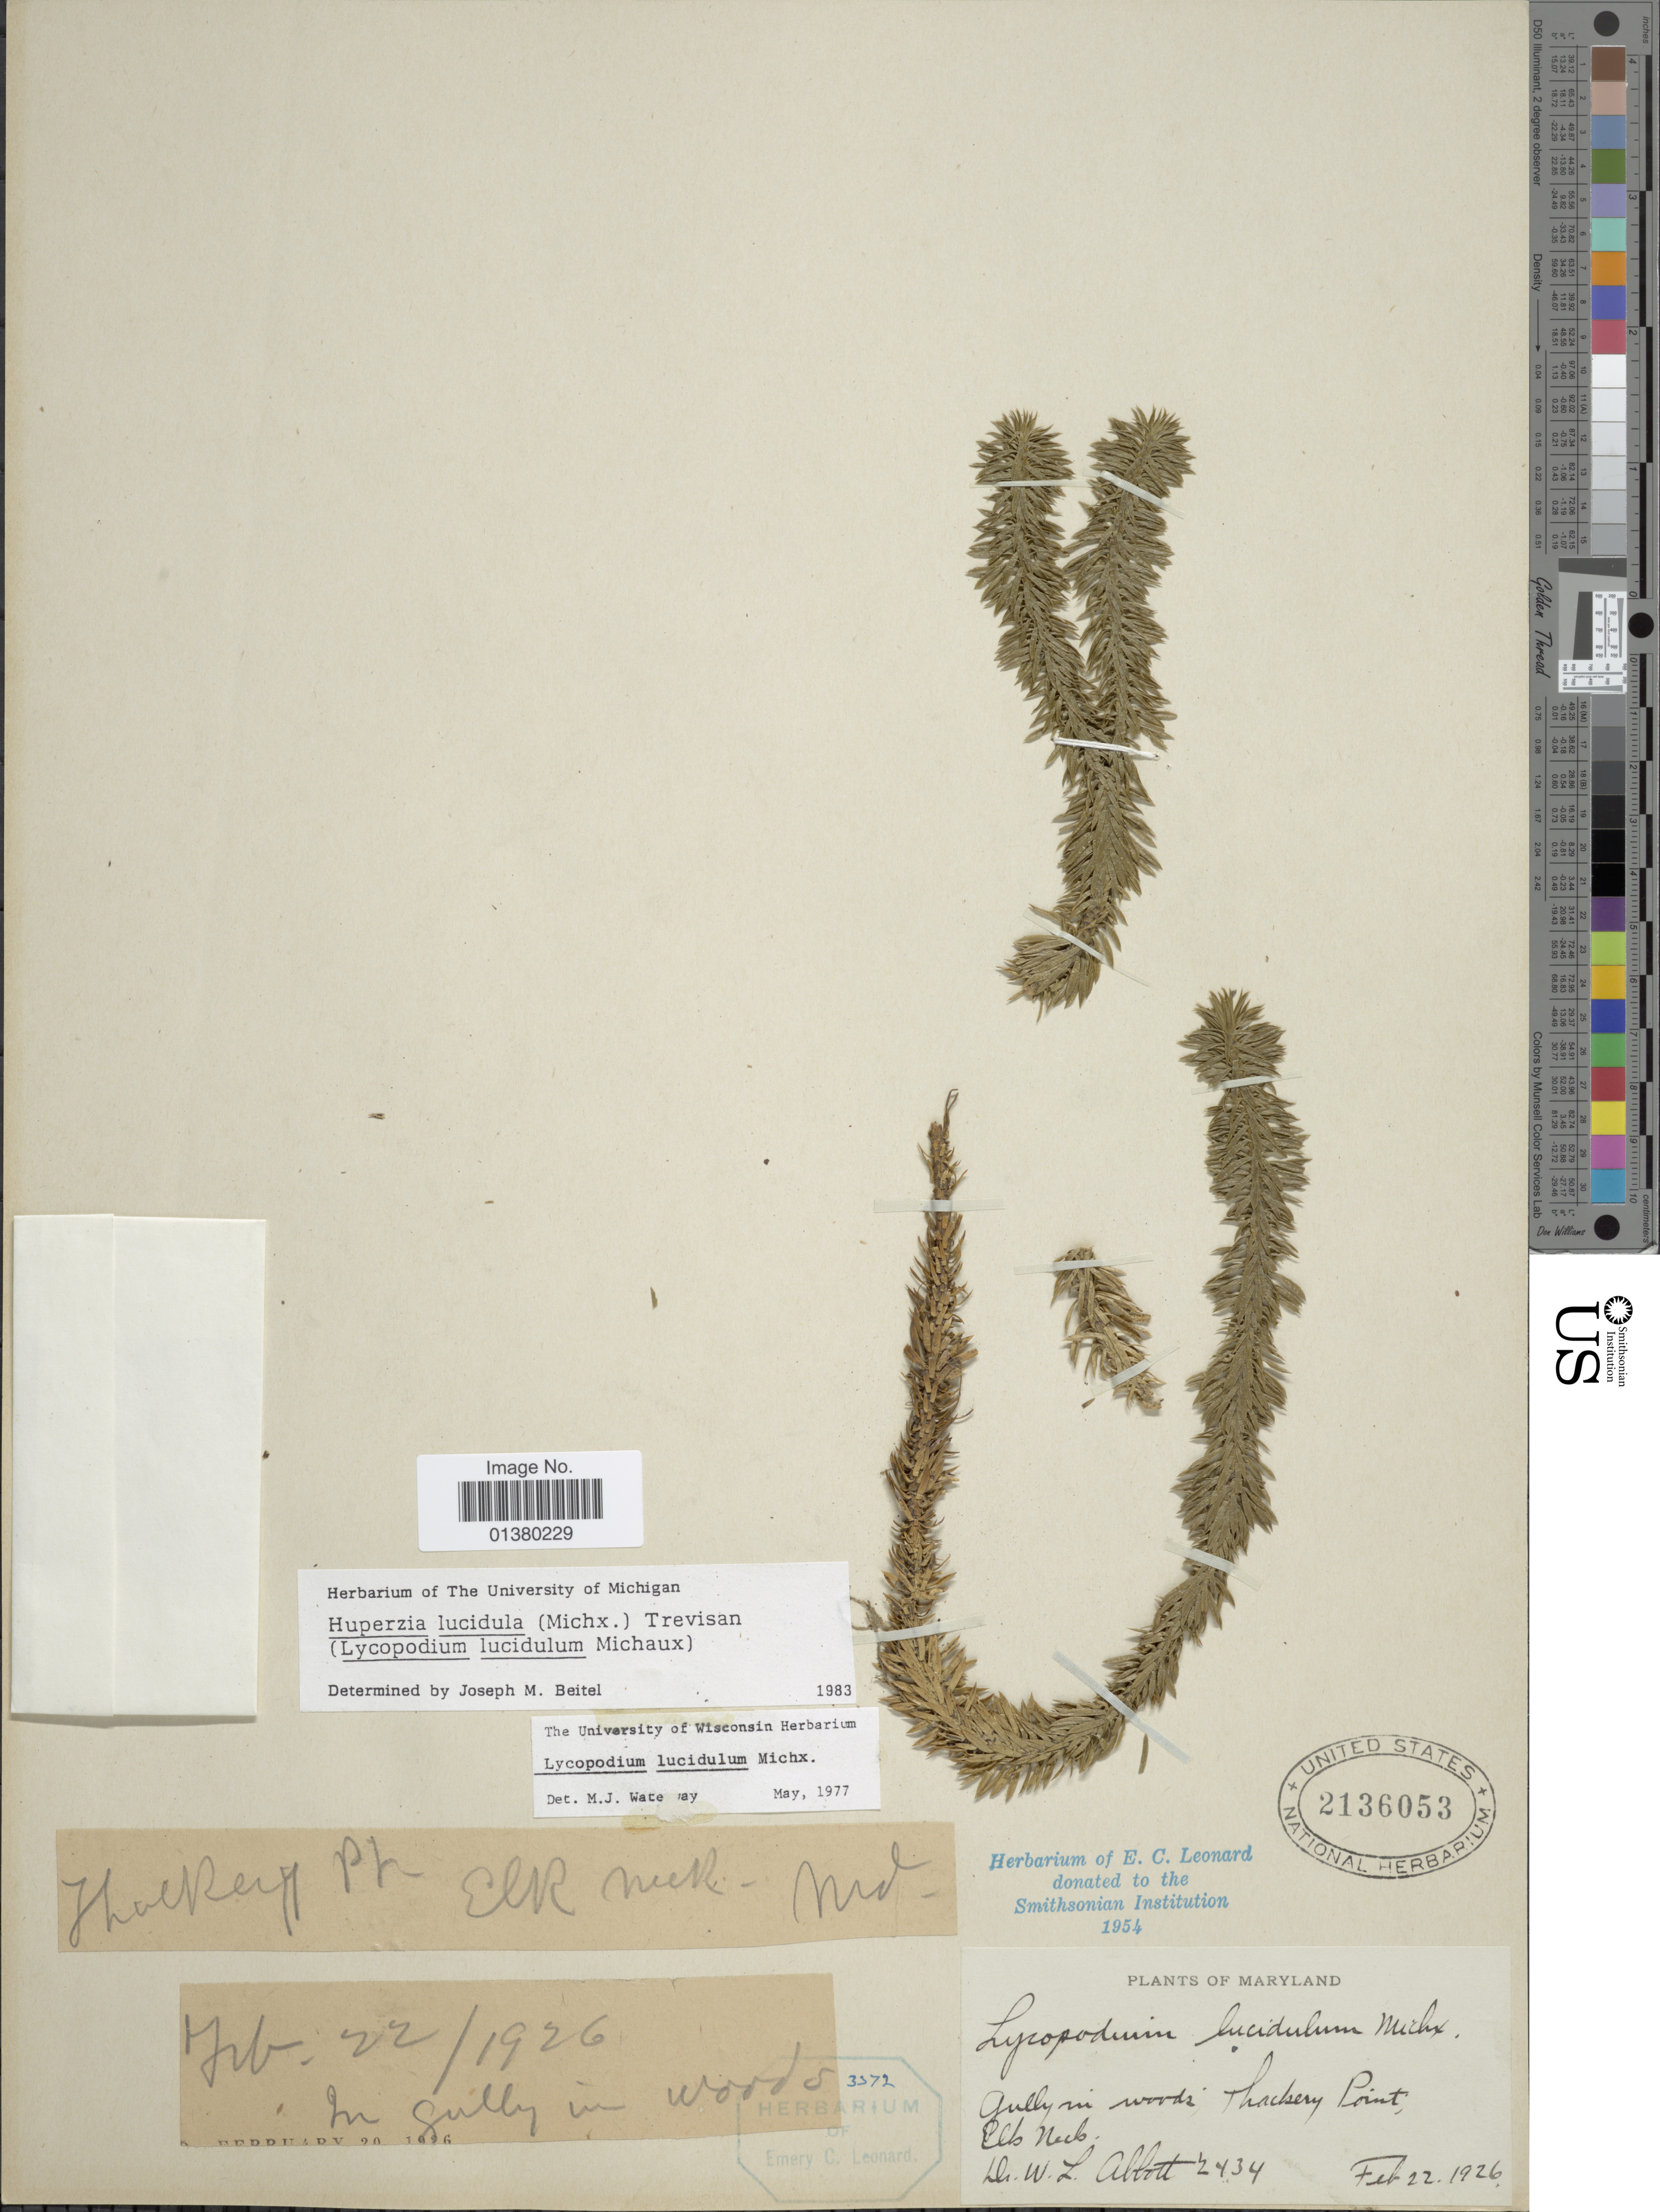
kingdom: Plantae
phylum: Tracheophyta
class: Lycopodiopsida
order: Lycopodiales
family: Lycopodiaceae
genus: Huperzia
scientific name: Huperzia lucidula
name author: (Michx.) Trevis.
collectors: W. L. Abbott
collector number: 2434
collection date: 1926-02-22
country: United States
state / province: Maryland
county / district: Cecil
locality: Gully in woods Thackery Point, Elk Neck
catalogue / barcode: US 2136053